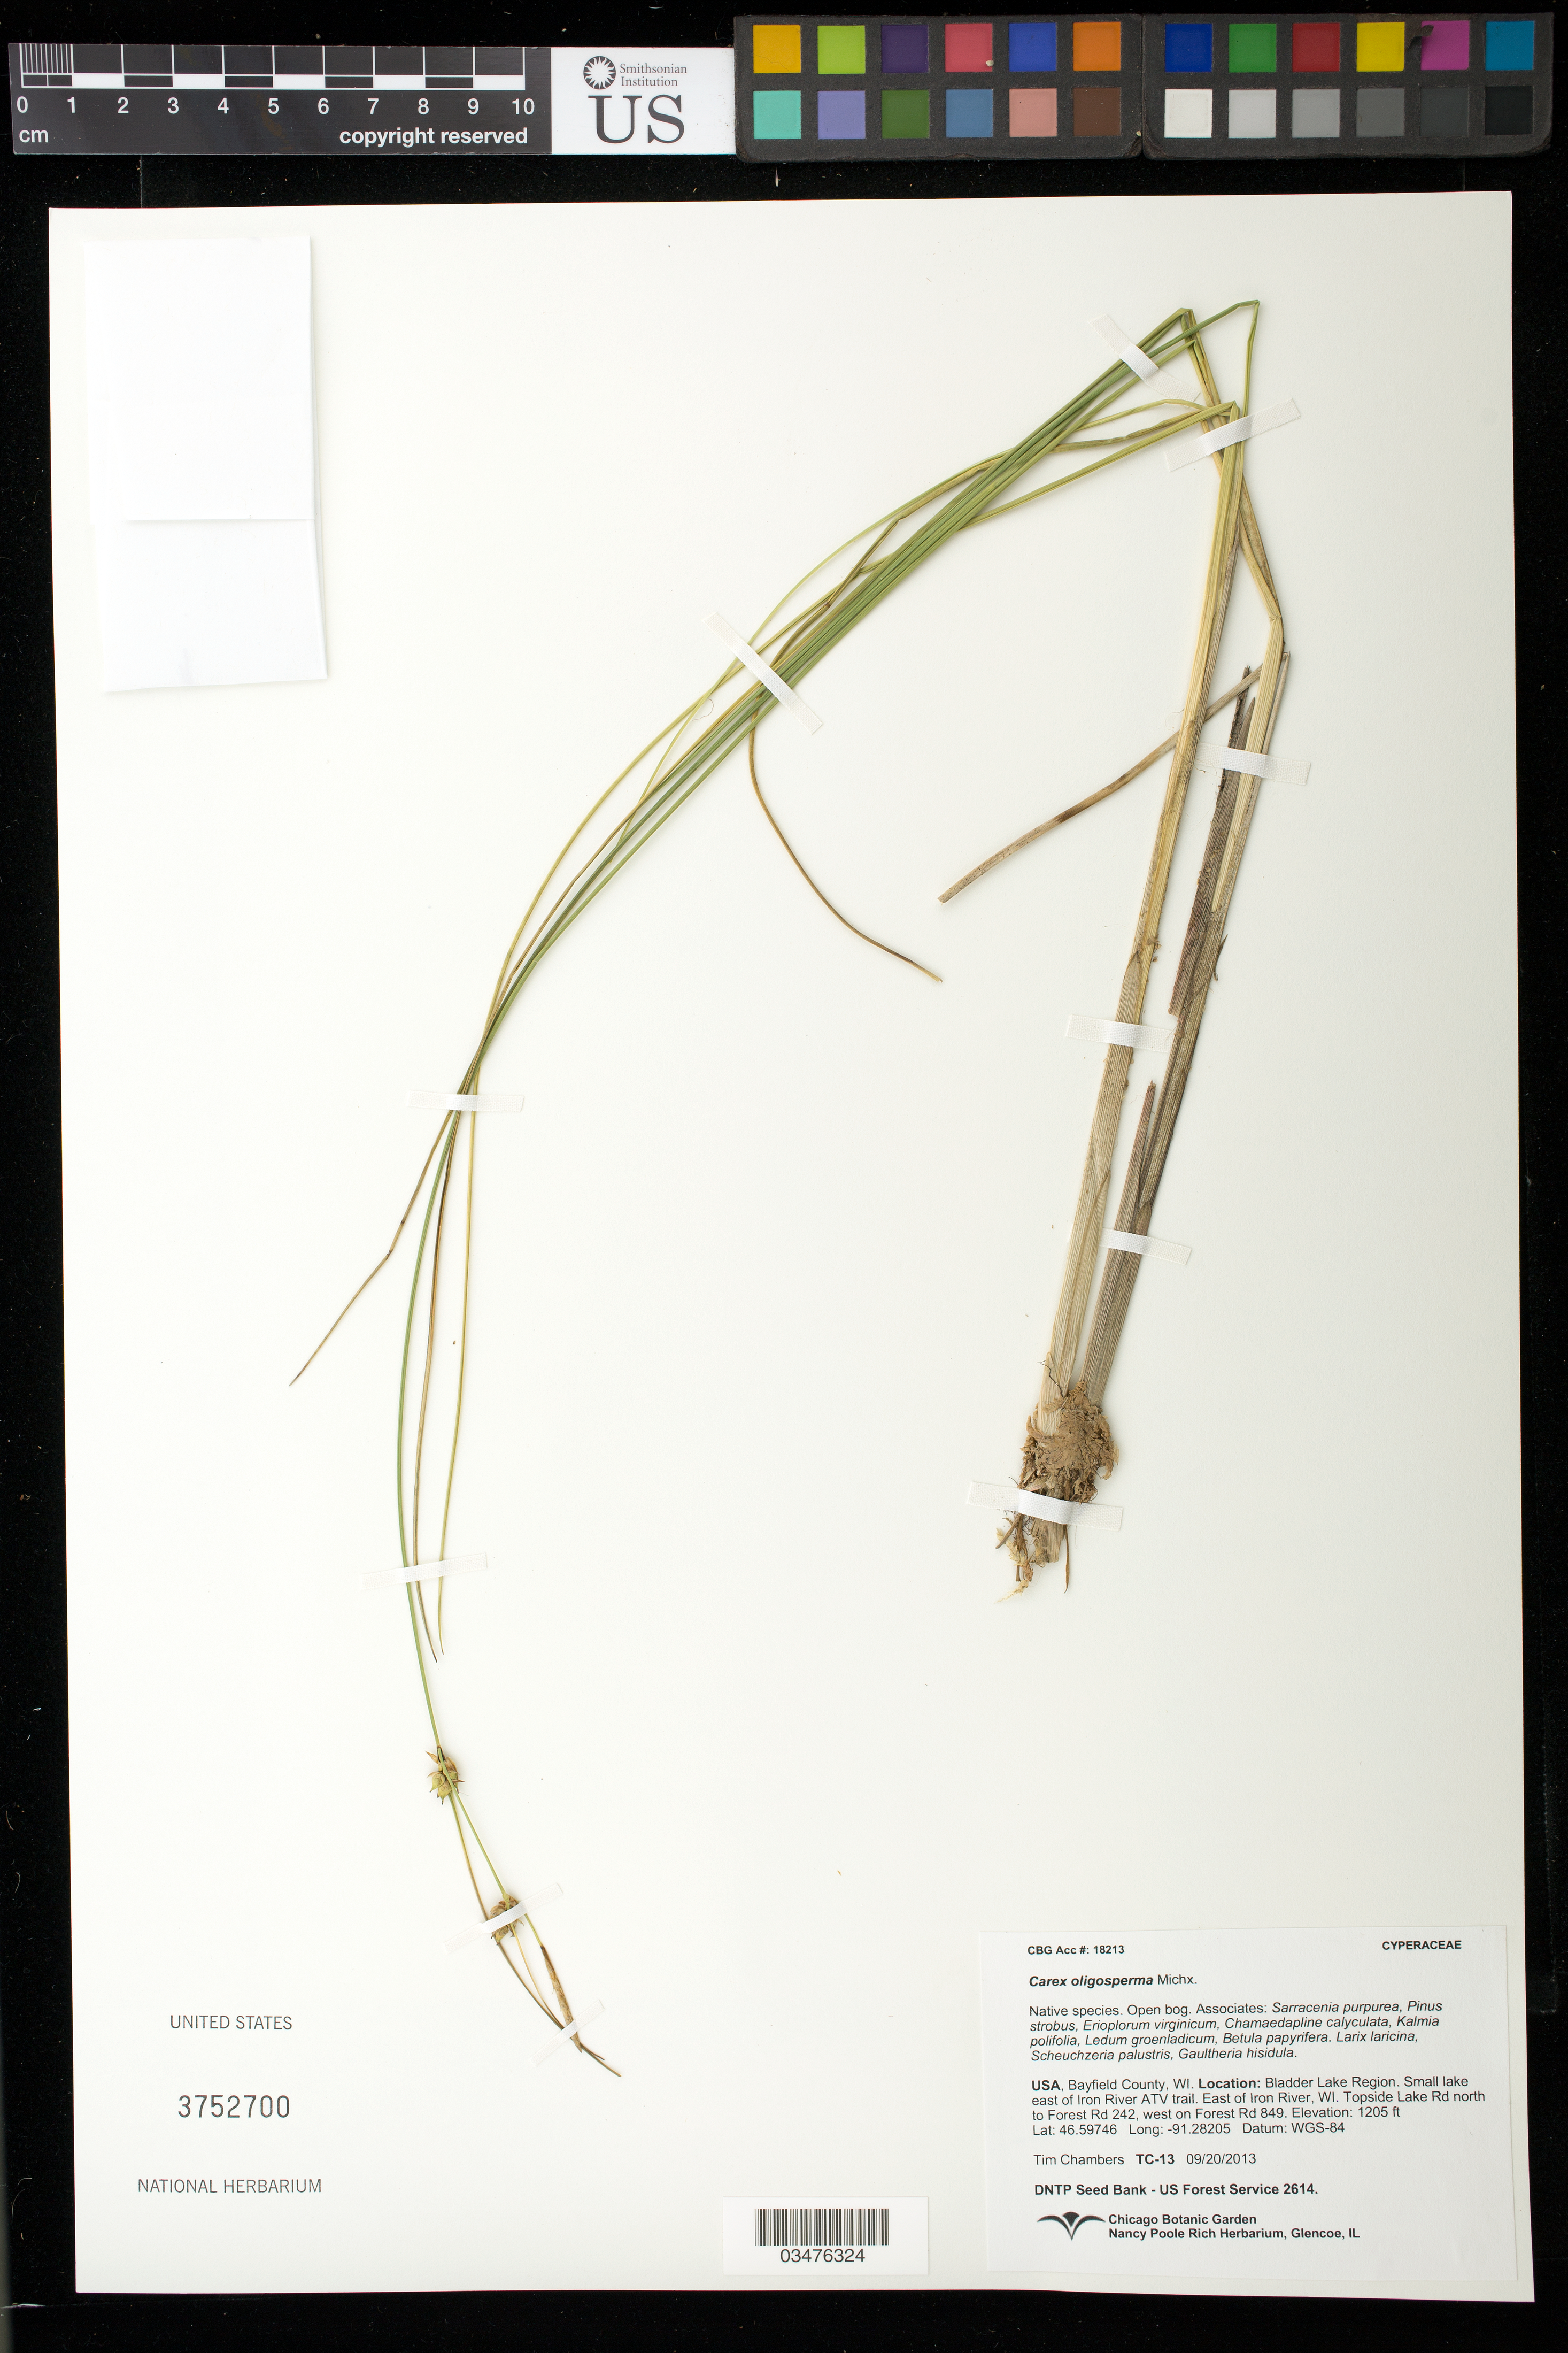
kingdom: Plantae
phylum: Tracheophyta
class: Liliopsida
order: Poales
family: Cyperaceae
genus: Carex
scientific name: Carex oligosperma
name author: Michx.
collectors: T. Chambers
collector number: TC-13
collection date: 2013-09-20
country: United States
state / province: Wisconsin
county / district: Bayfield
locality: Bladder Lake Region. E of Iron River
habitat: Open bog. With Kalmia polifolia, Pinus strobus, Larix laricium, ect.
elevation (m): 367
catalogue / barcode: US 3752700